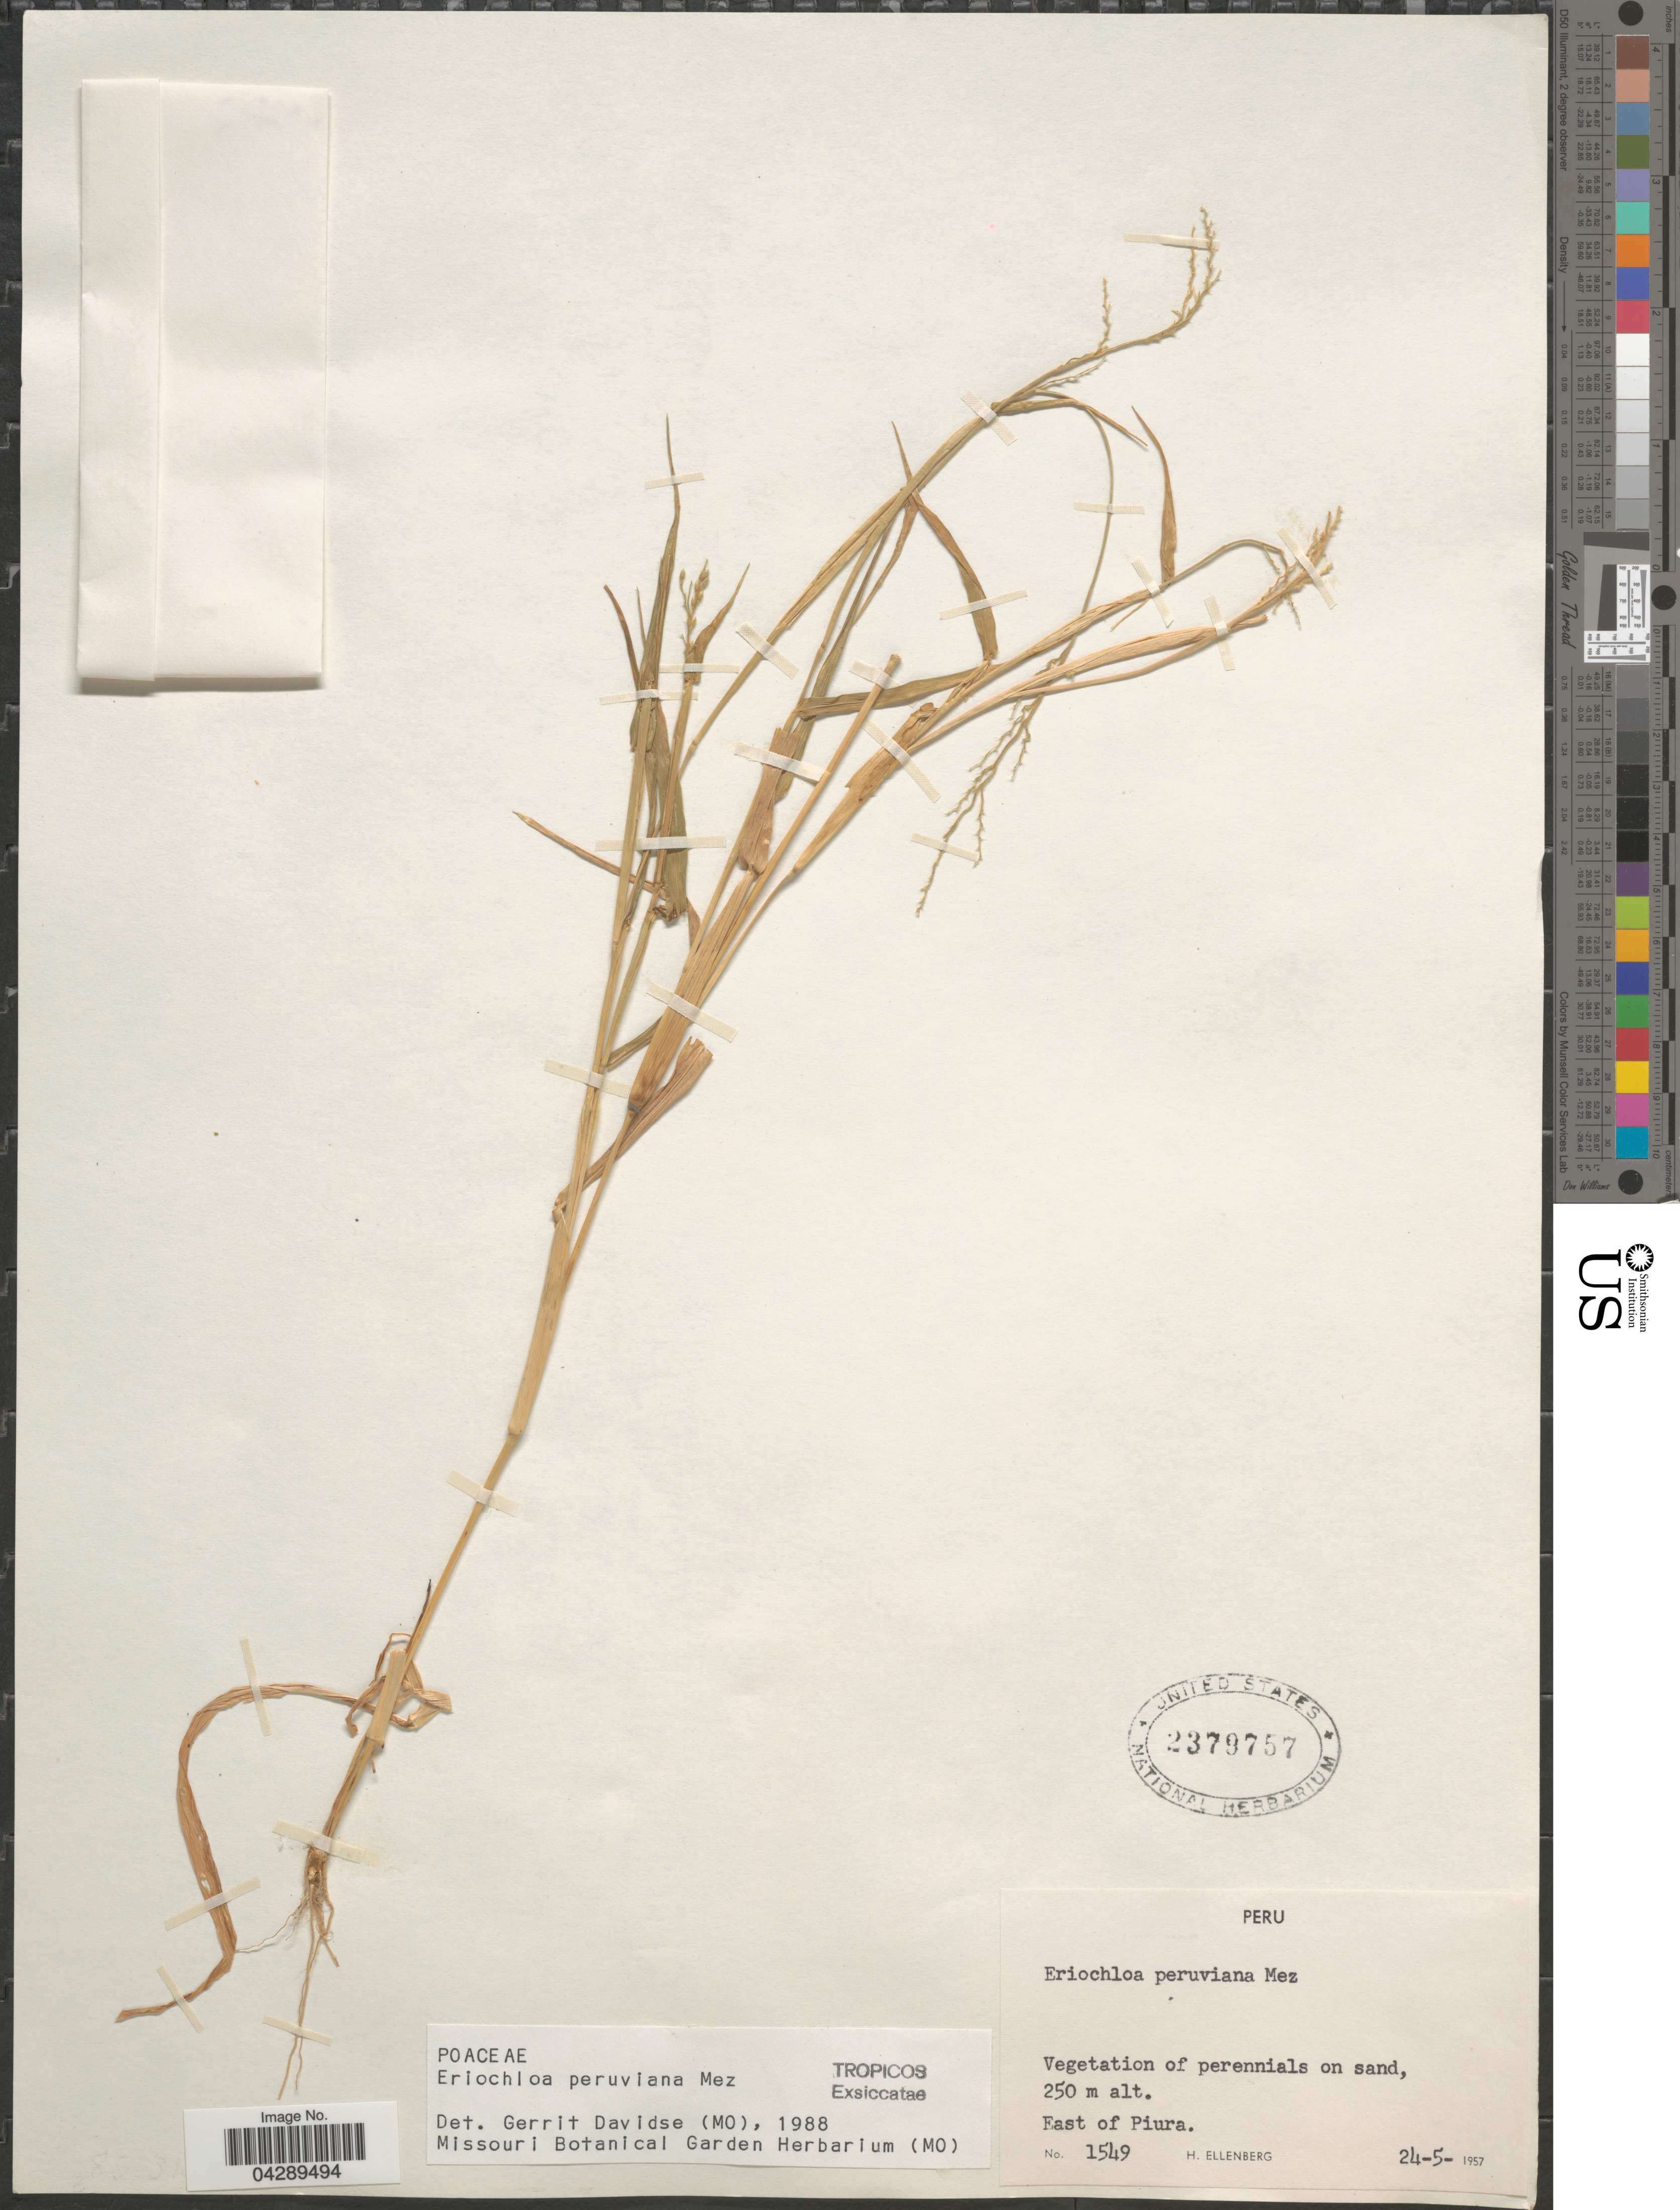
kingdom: Plantae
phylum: Tracheophyta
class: Liliopsida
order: Poales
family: Poaceae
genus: Eriochloa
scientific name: Eriochloa peruviana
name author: Mez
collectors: H. Ellenberg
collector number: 1549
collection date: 1957-05-24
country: Peru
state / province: Piura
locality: Vegetation of perennials on sand, East of Piura.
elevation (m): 250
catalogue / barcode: US 2379757